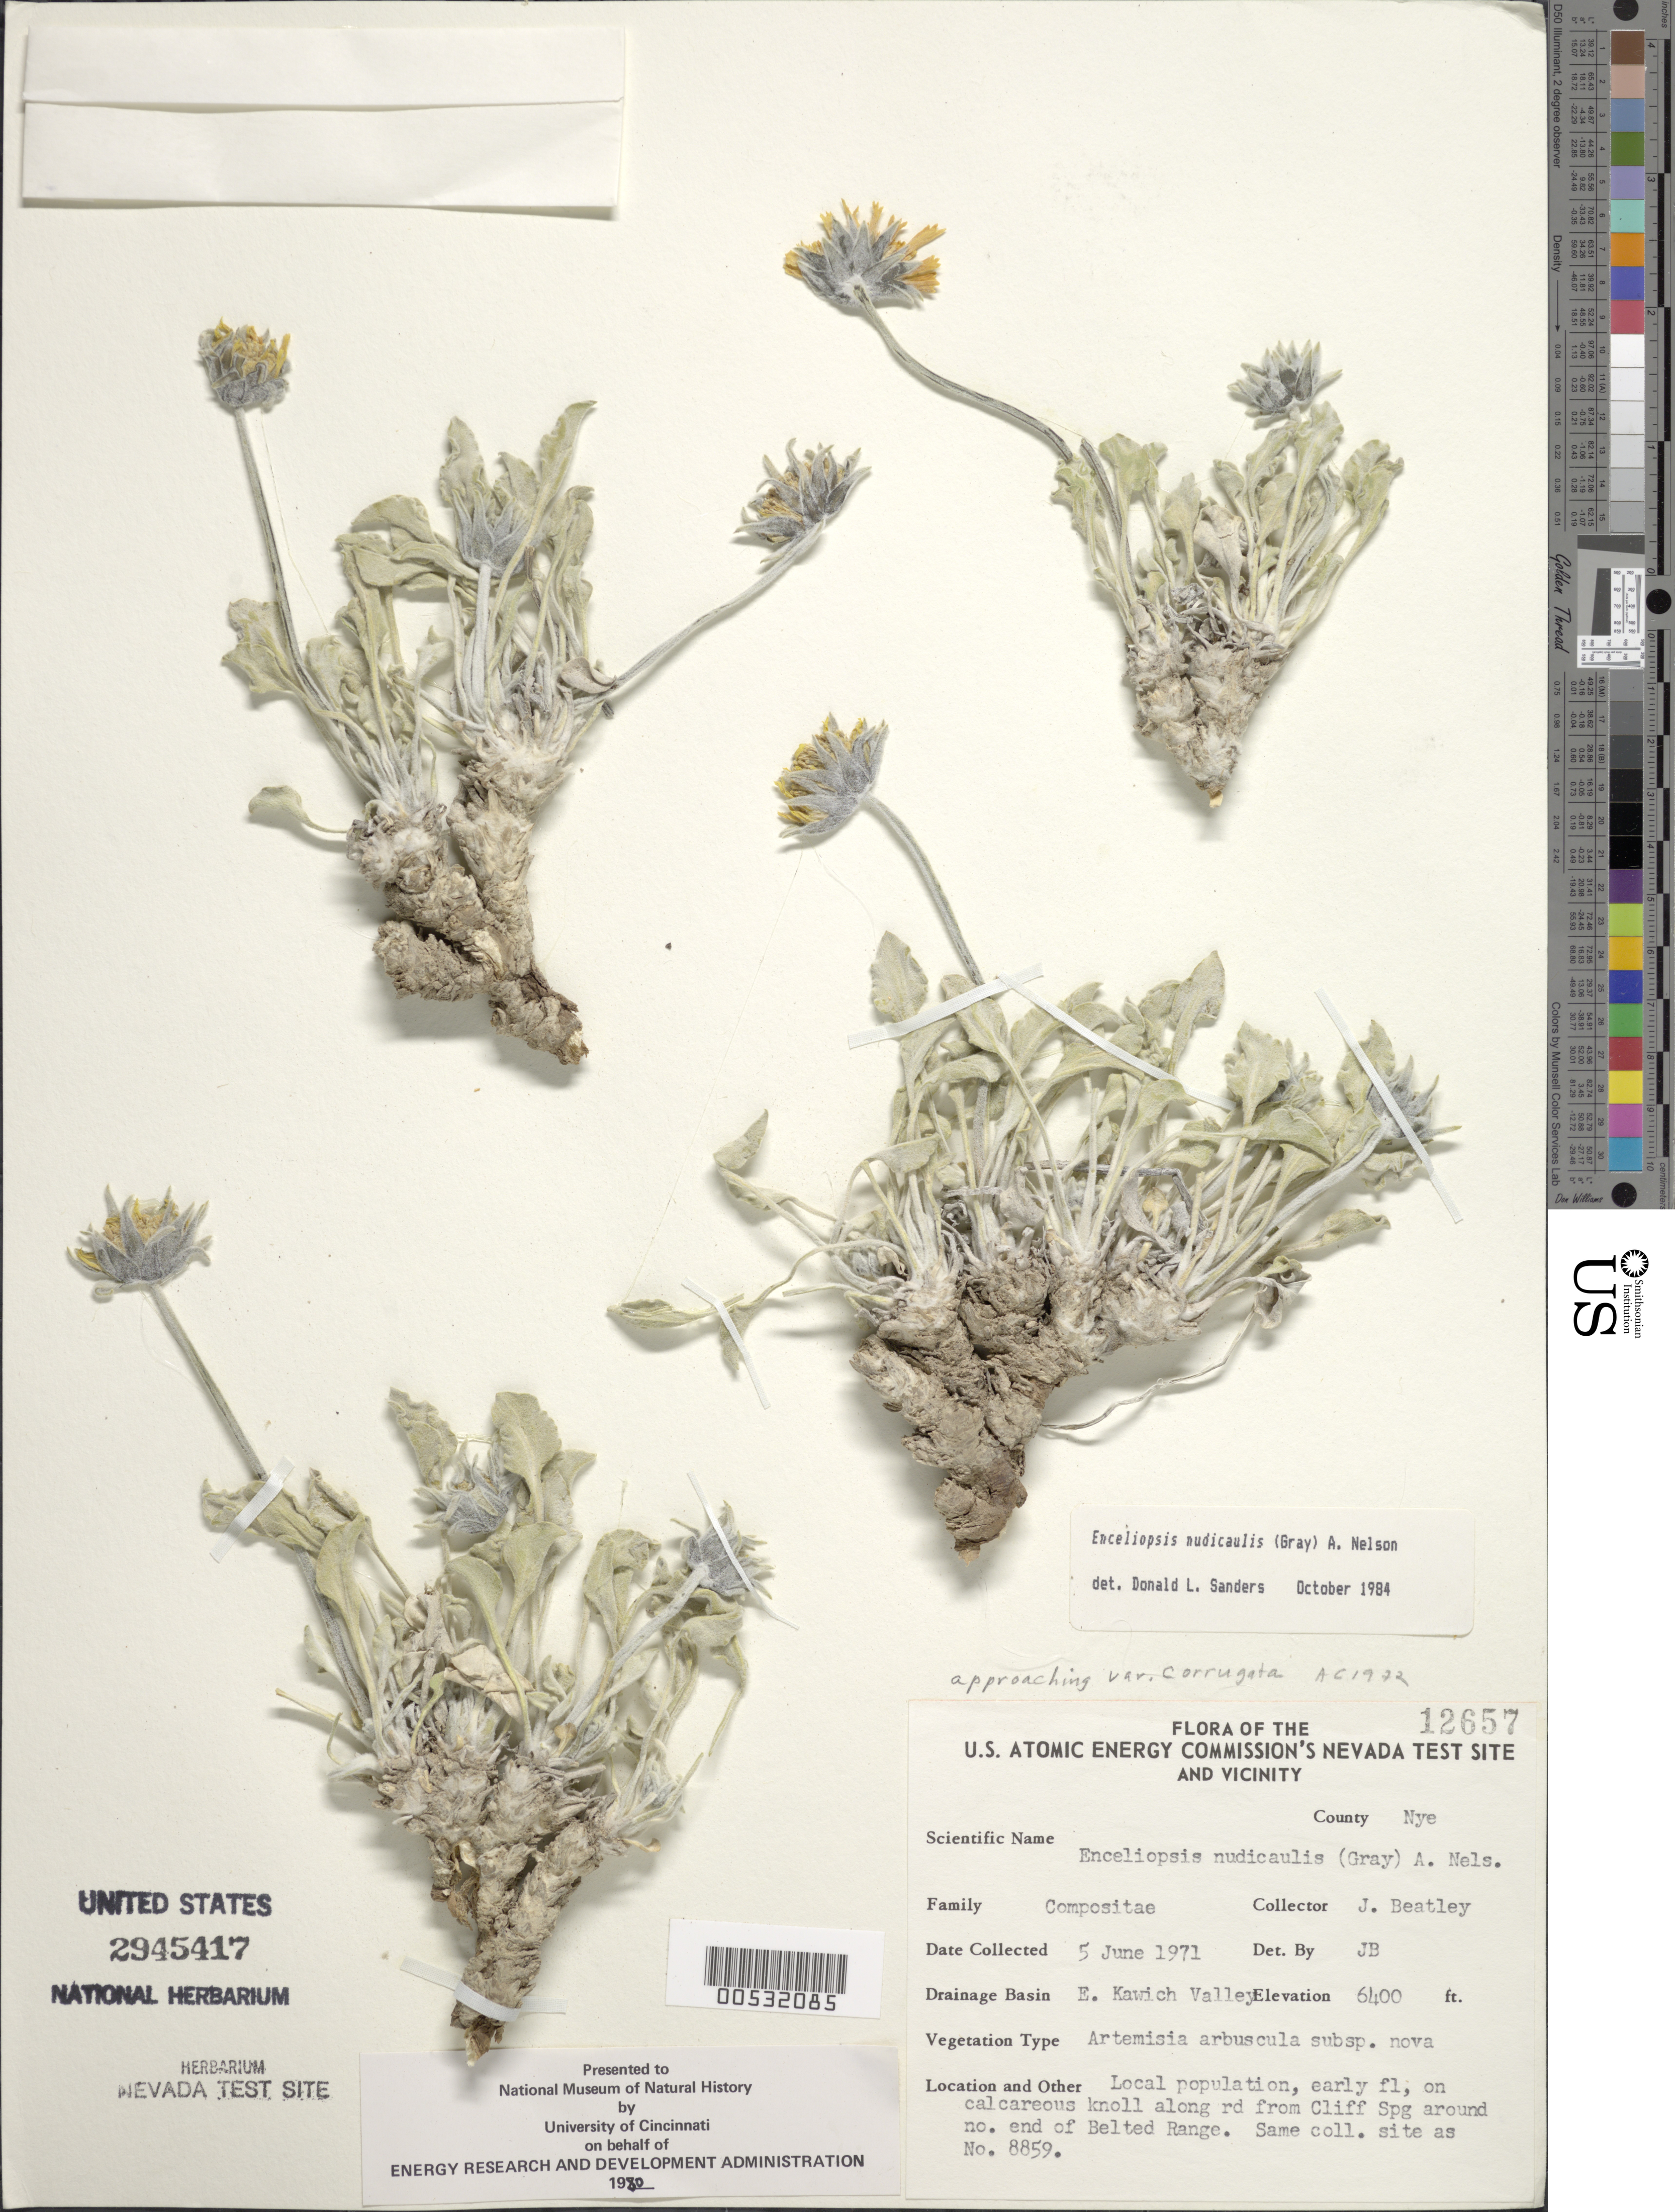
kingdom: Plantae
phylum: Tracheophyta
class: Magnoliopsida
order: Asterales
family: Asteraceae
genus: Enceliopsis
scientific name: Enceliopsis nudicaulis var. corrugata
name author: (A. Gray) A. Nelson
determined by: Sanders, D.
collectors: J. C. Beatley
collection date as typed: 05 Jun 1971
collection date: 1971-06-05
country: United States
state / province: Nevada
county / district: Nye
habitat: On calcareous knoll.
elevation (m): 1950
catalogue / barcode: US 2945417